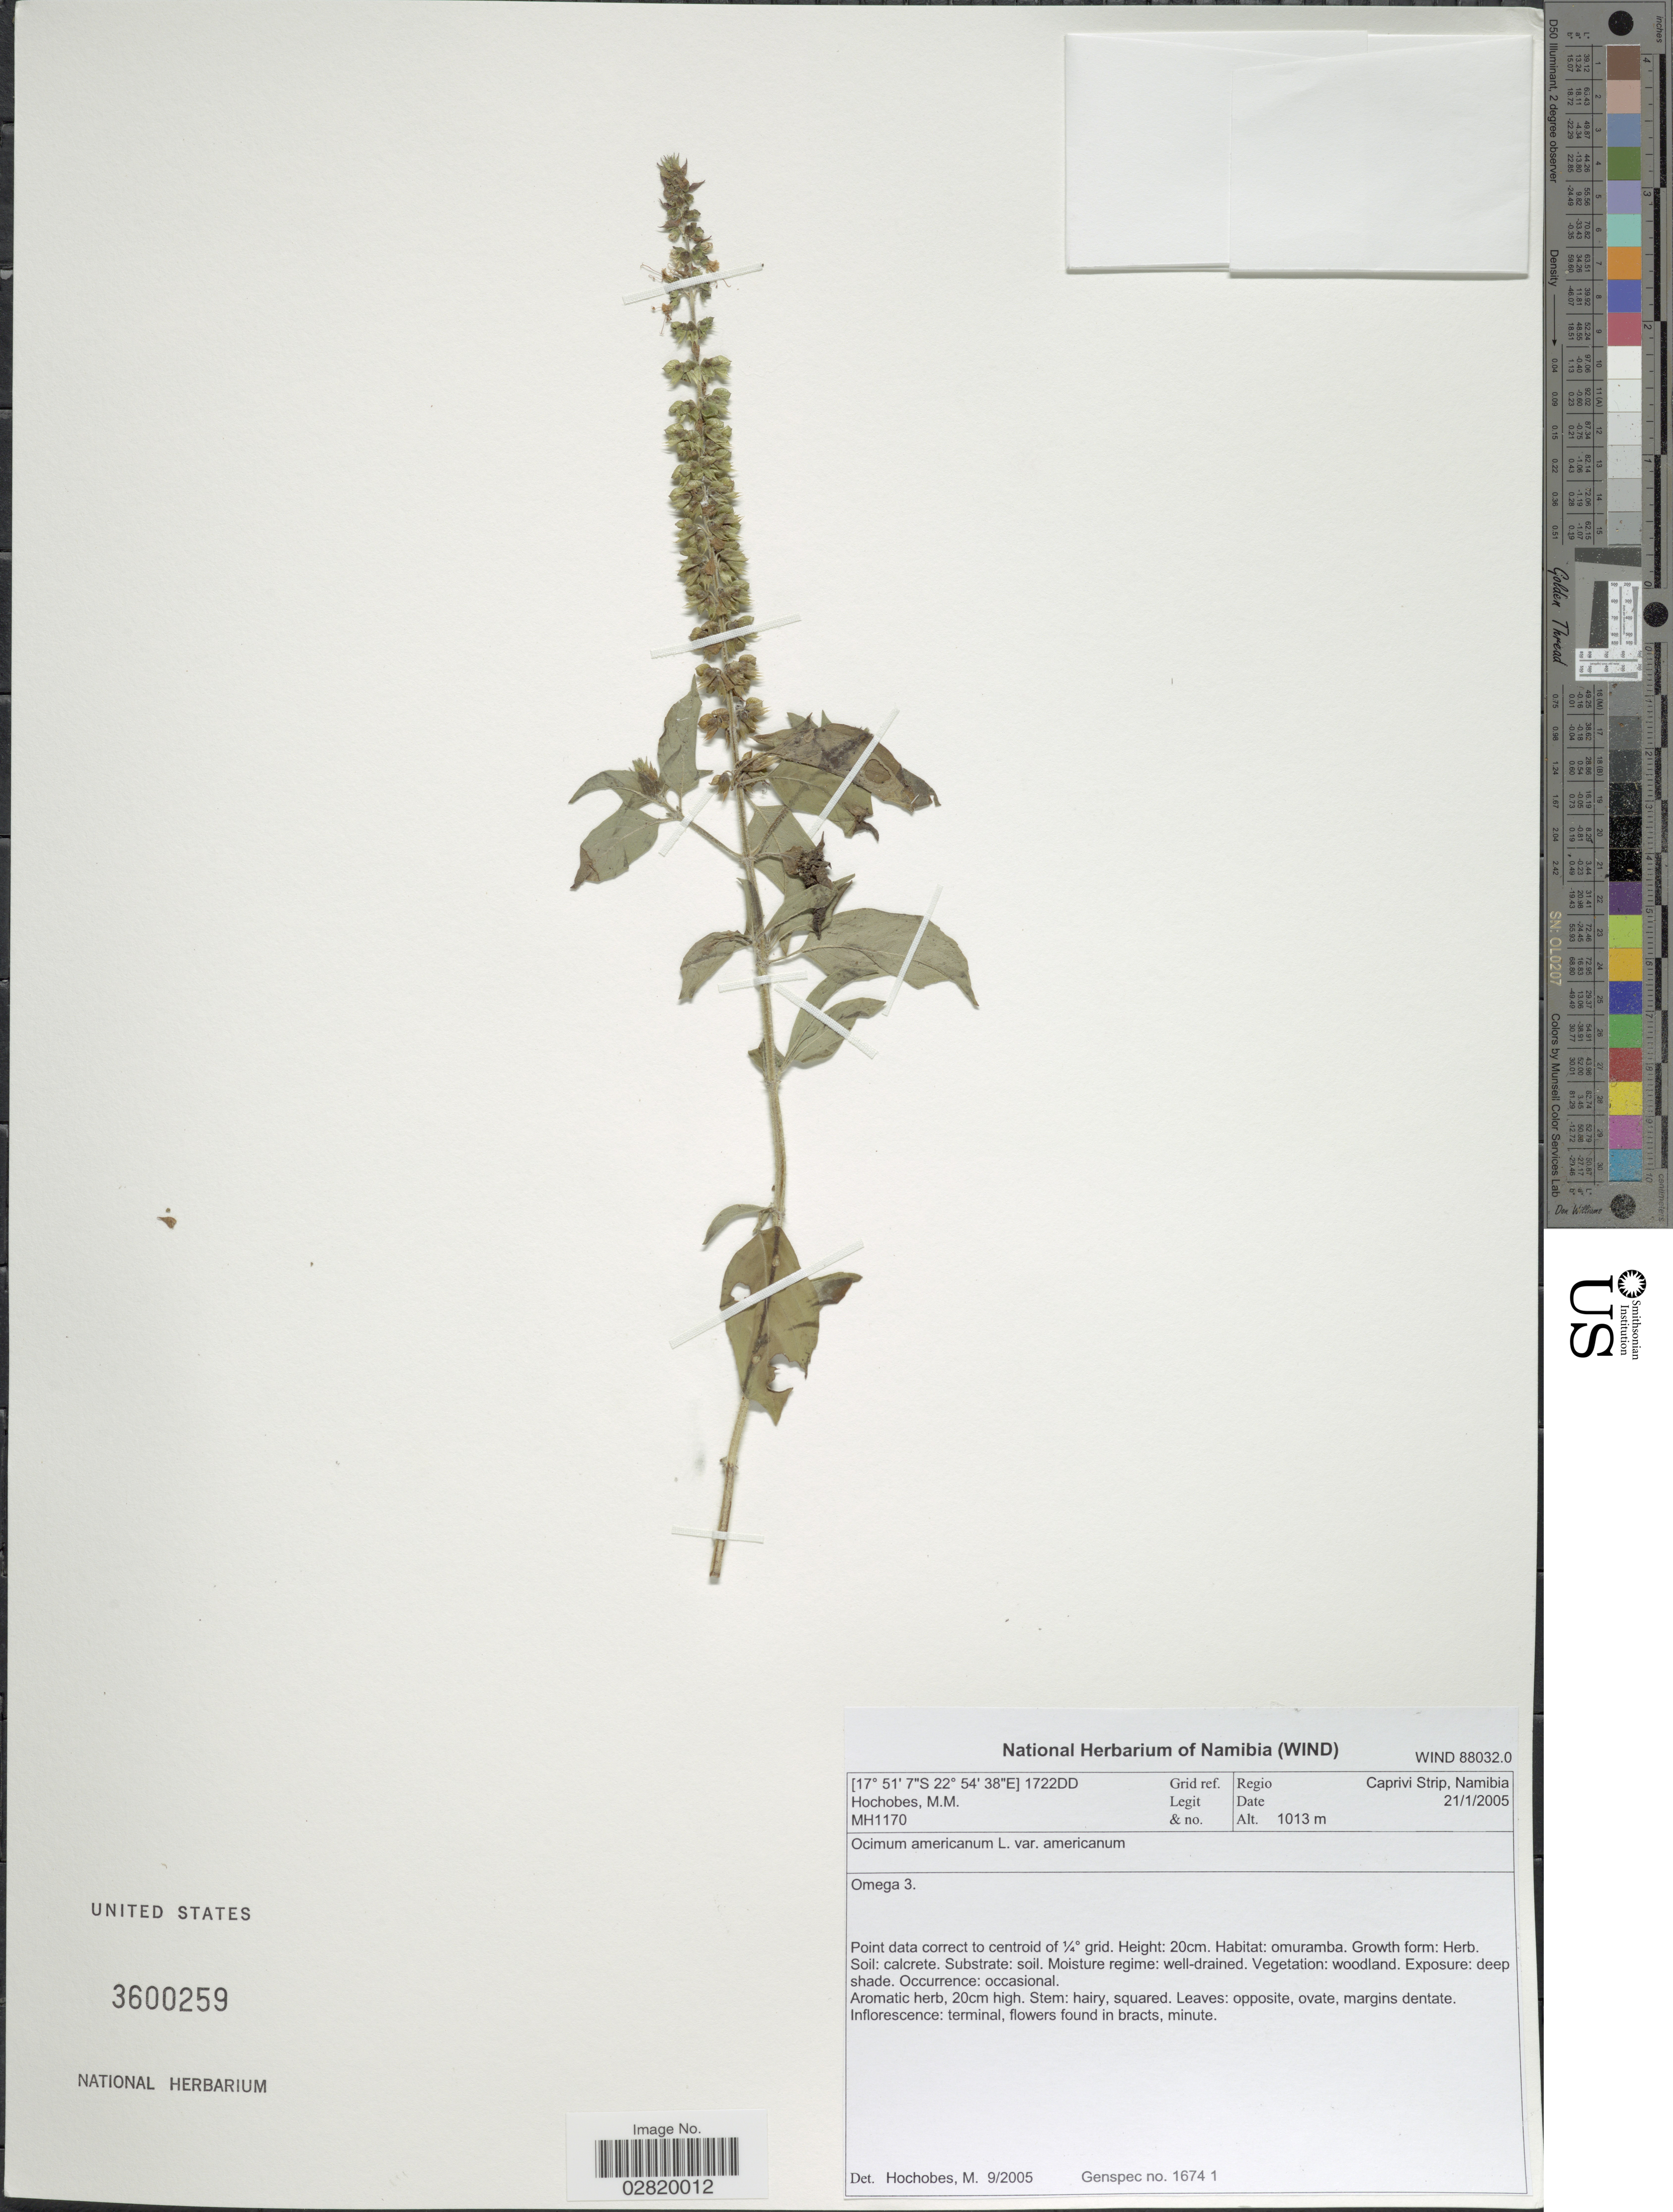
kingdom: Plantae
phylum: Tracheophyta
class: Magnoliopsida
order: Lamiales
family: Lamiaceae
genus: Ocimum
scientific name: Ocimum americanum var. americanum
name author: L.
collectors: M. Hochobes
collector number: MH1170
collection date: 2005-01-21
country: Namibia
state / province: Caprivi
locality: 1722DD Grid ref., Regio Caprivi Strip, Omega 3.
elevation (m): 1013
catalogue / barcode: US 3600259